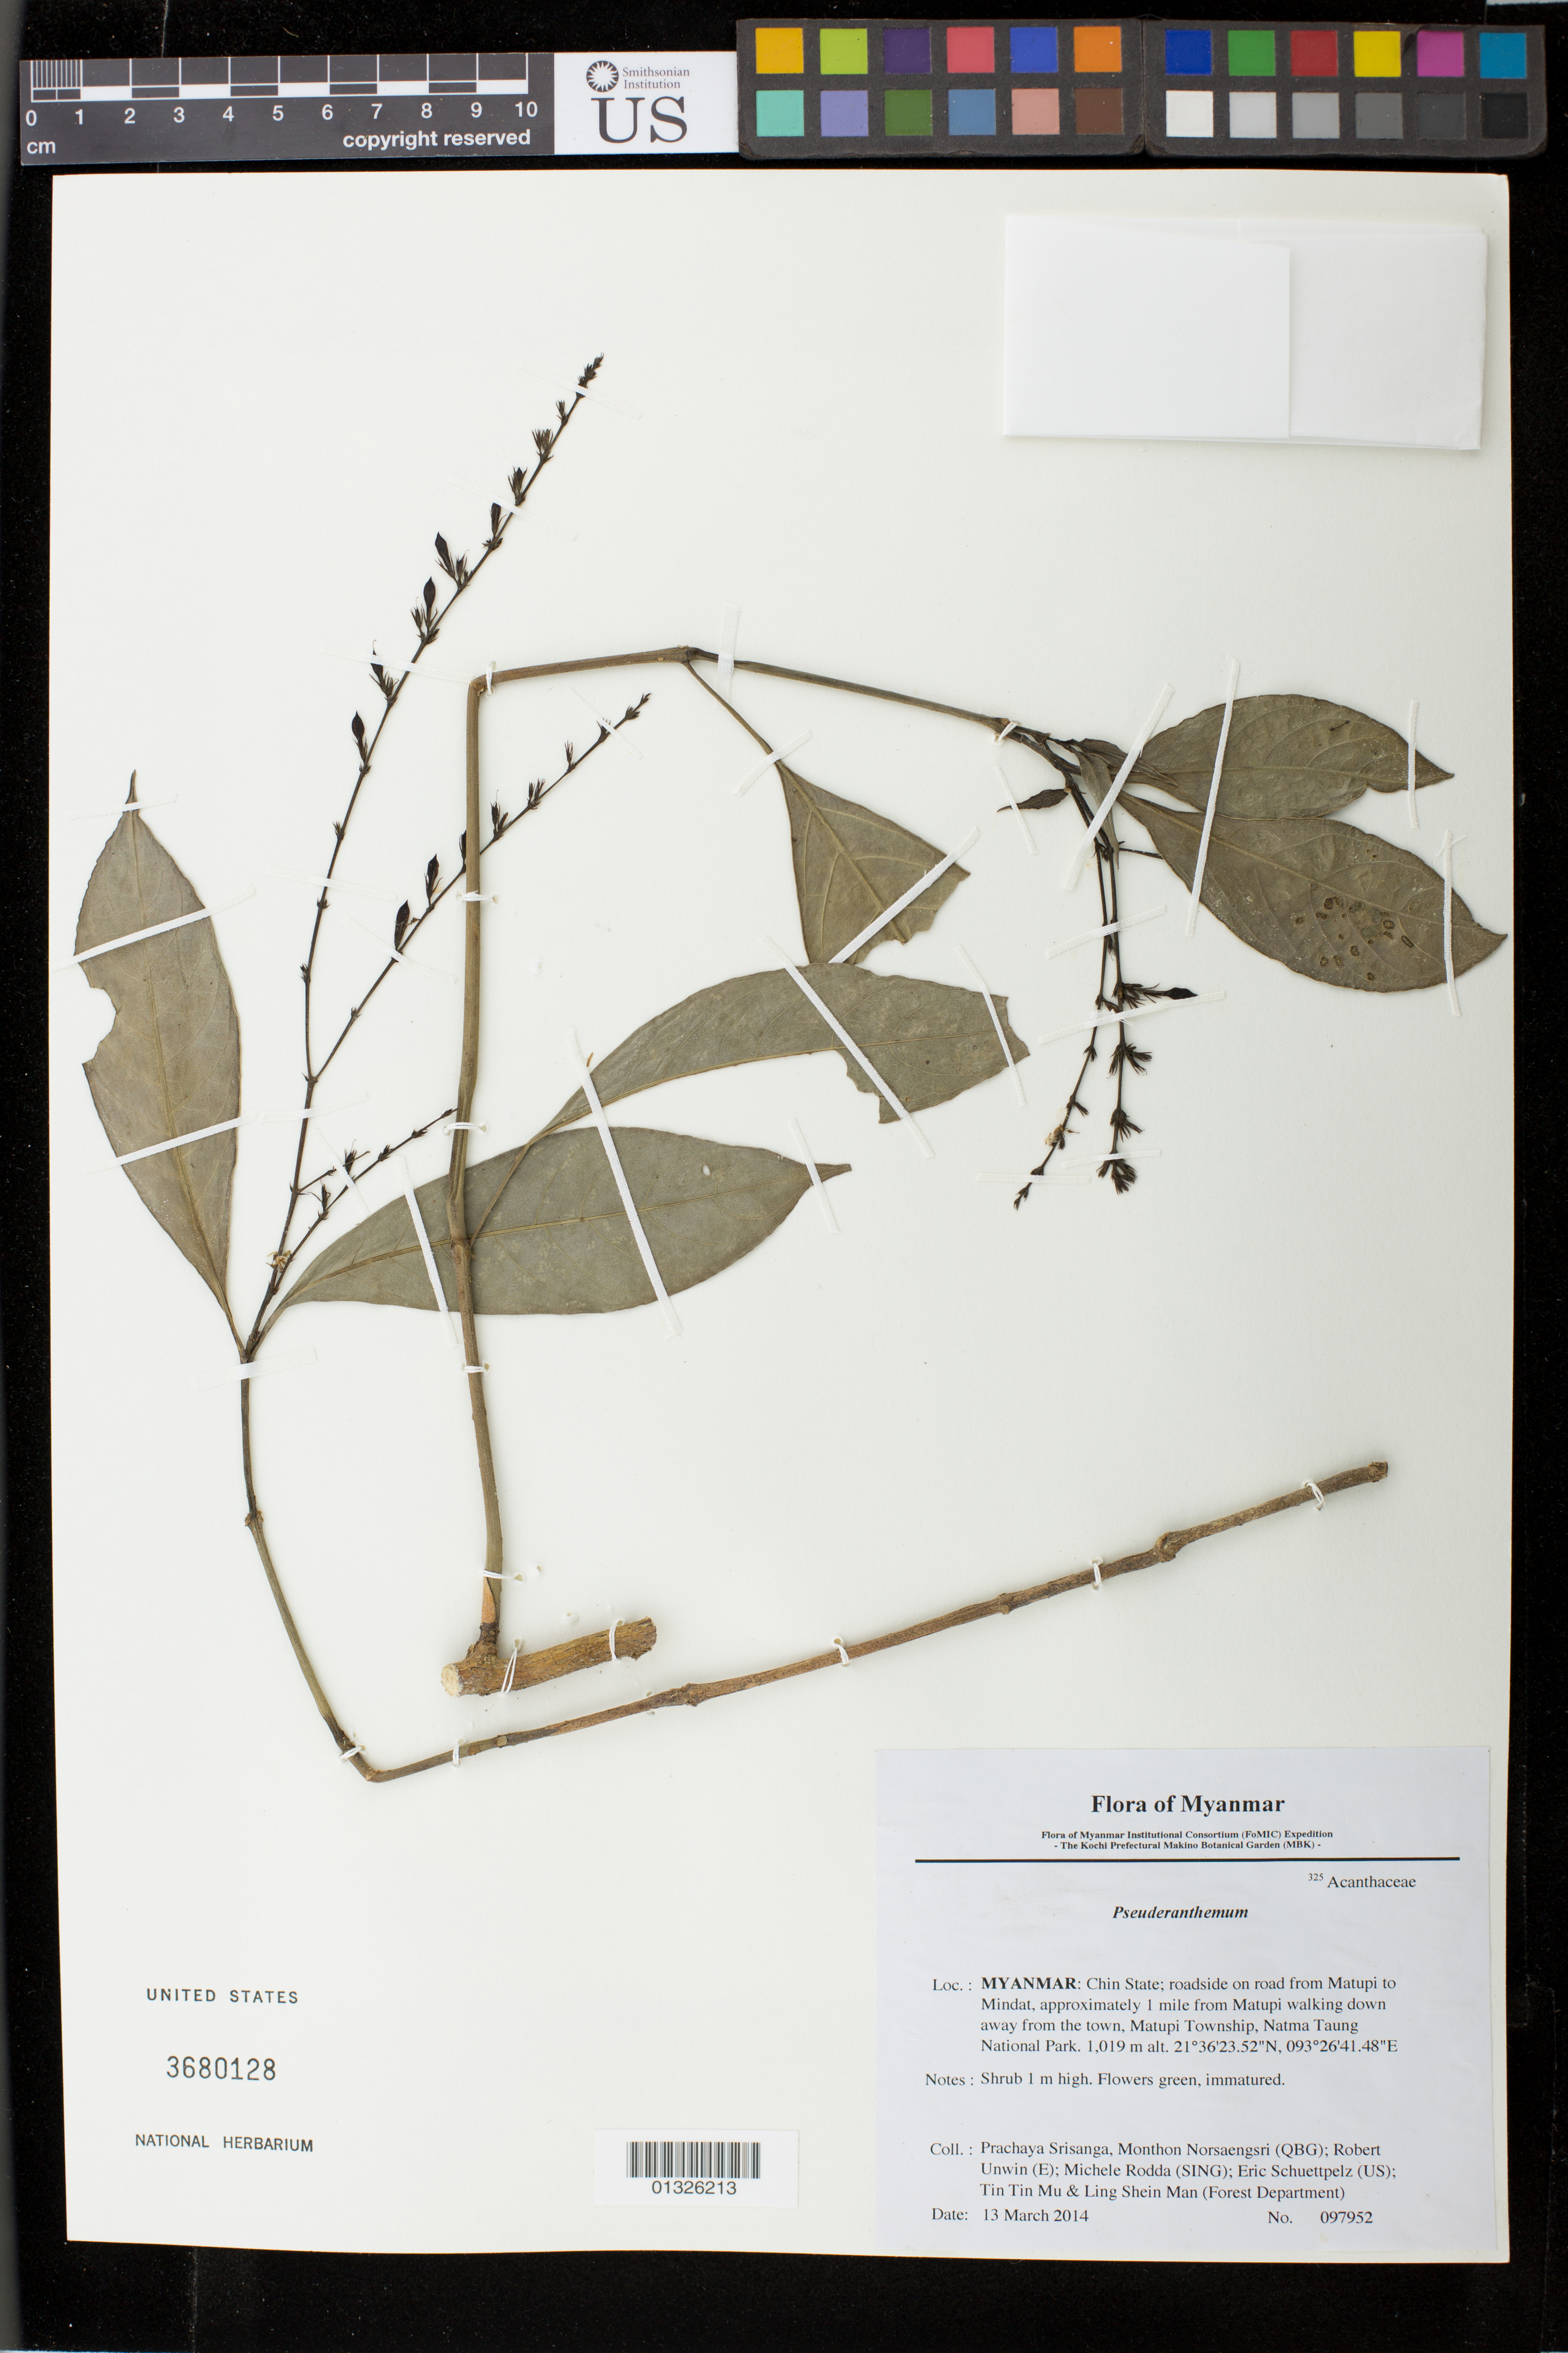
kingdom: Plantae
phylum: Tracheophyta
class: Magnoliopsida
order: Lamiales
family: Acanthaceae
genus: Pseuderanthemum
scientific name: Pseuderanthemum sp.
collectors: P. Srisanga, M. Norsaengsri, R. Unwin, M. Rodda, E. Schuettpelz, Tin Tin Mu & Ling Shein Man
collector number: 97952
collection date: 2014-03-13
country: Myanmar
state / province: Chin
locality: Roadside on road from Matupi to Mindat, approximately 1 mile from Matupi walking down away from the town, Matupi Township, Natma Taung National Park.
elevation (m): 1019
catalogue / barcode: US 3680128